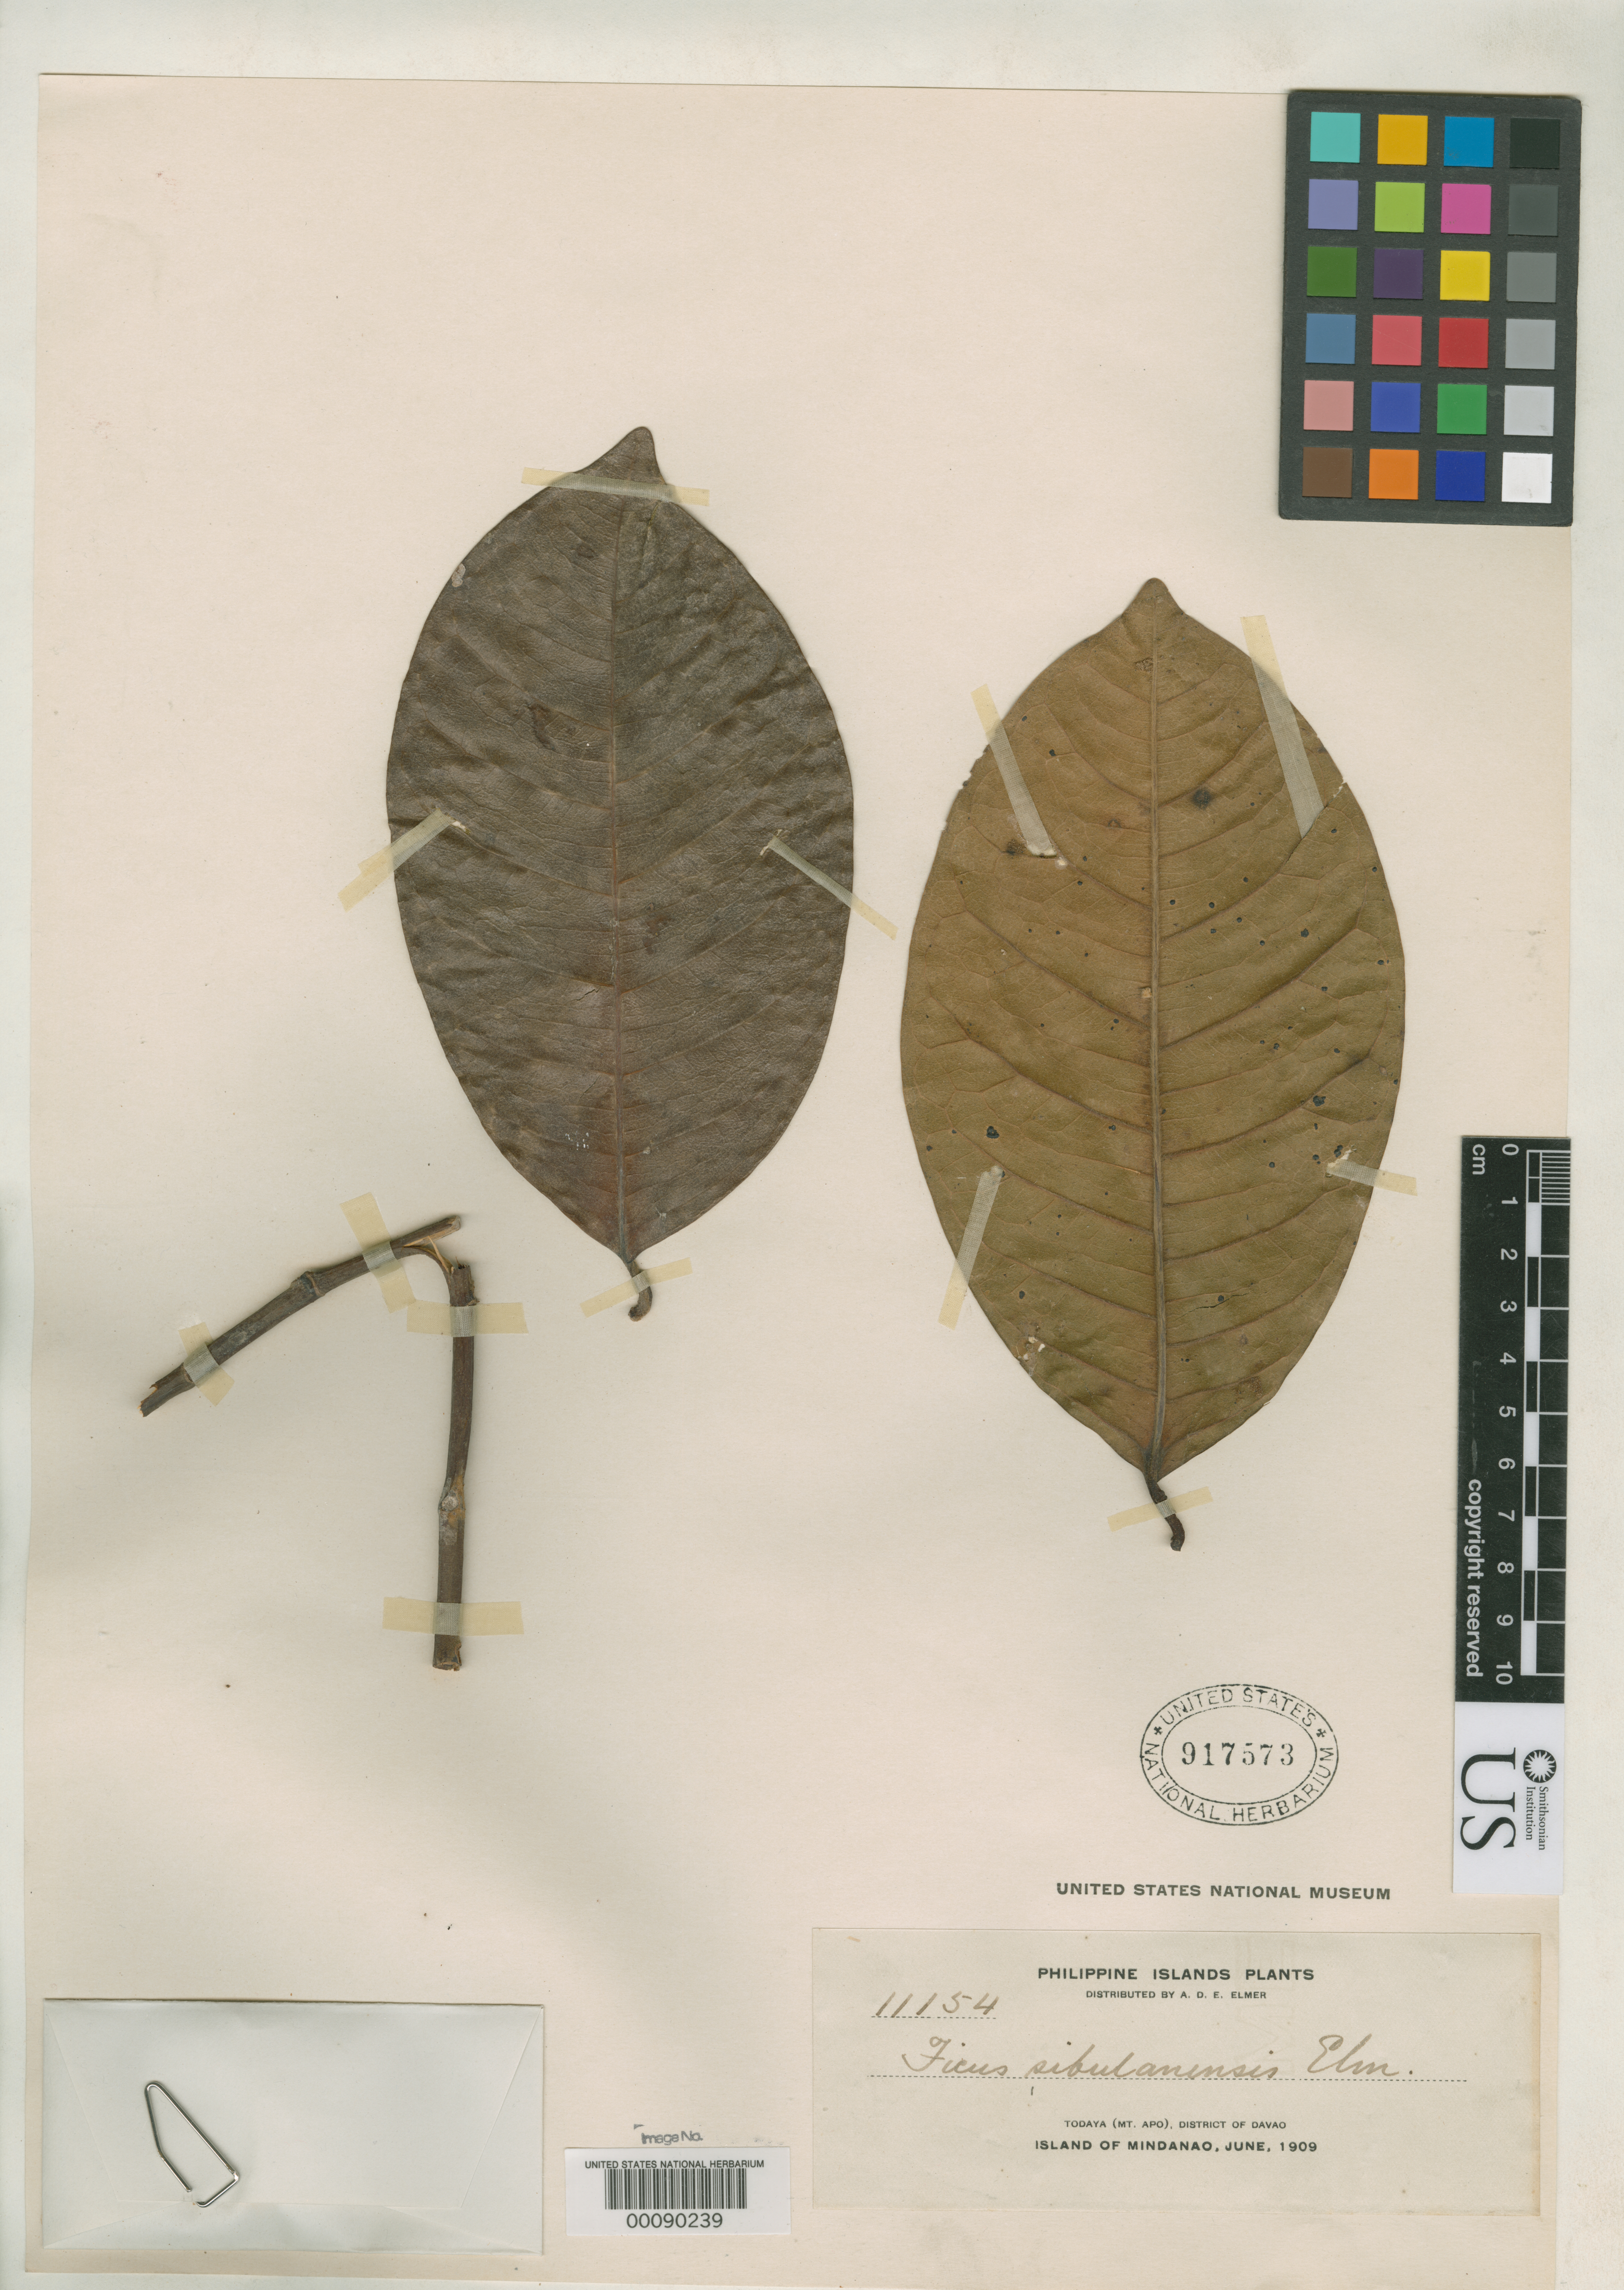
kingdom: Plantae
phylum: Tracheophyta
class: Magnoliopsida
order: Rosales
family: Moraceae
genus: Ficus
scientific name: Ficus sibulanensis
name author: Elmer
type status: Isotype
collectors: A. D. E. Elmer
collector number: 11154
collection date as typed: Jun 1909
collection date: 1909-06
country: Philippines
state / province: Davao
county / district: Davao del Sur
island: Mindanao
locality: Todaya, Mt. Apo.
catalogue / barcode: US 917573